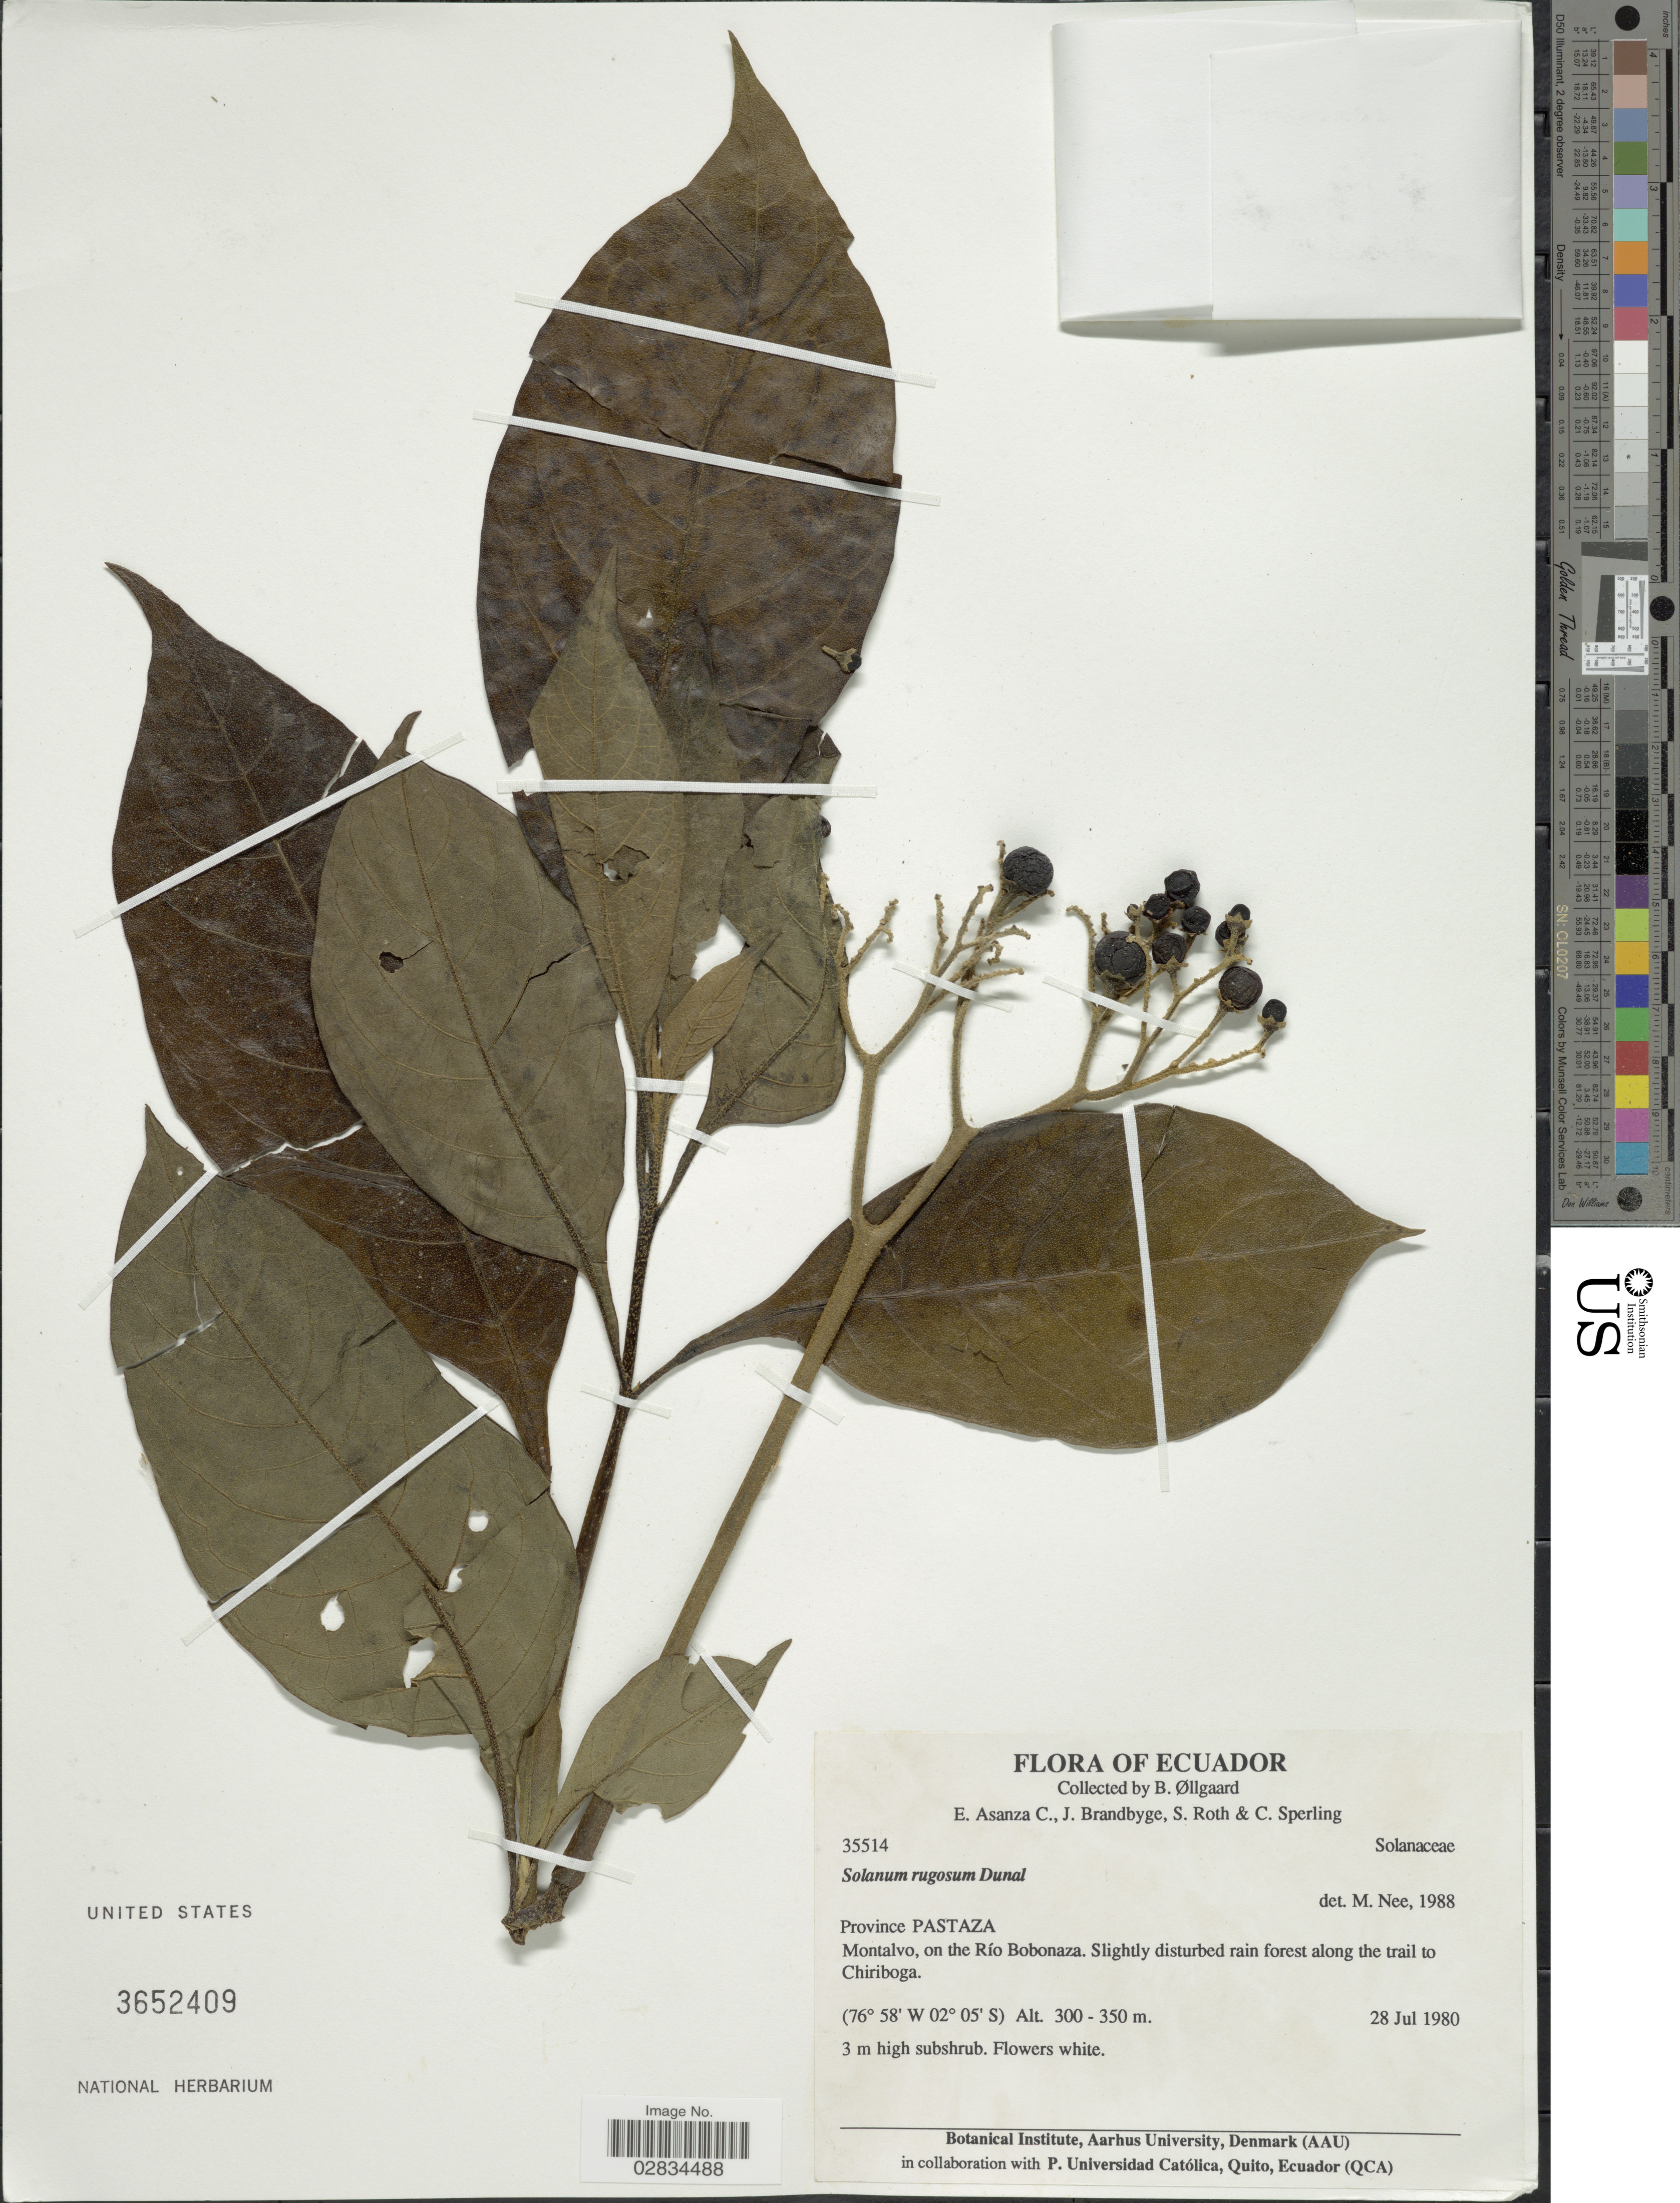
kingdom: Plantae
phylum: Tracheophyta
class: Magnoliopsida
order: Solanales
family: Solanaceae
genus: Solanum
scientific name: Solanum rugosum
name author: Dunal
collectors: B. Øllgaard, E. Asanza C., J. Brandbyge, S. Roth & C. Sperling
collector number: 35514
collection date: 1980-07-28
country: Ecuador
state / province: Pastaza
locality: Province Pastaza. Montalvo, on the Río Bobonaza. Slightly disturbed rain forest along the trail to Chiriboga.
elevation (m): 300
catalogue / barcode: US 3652409